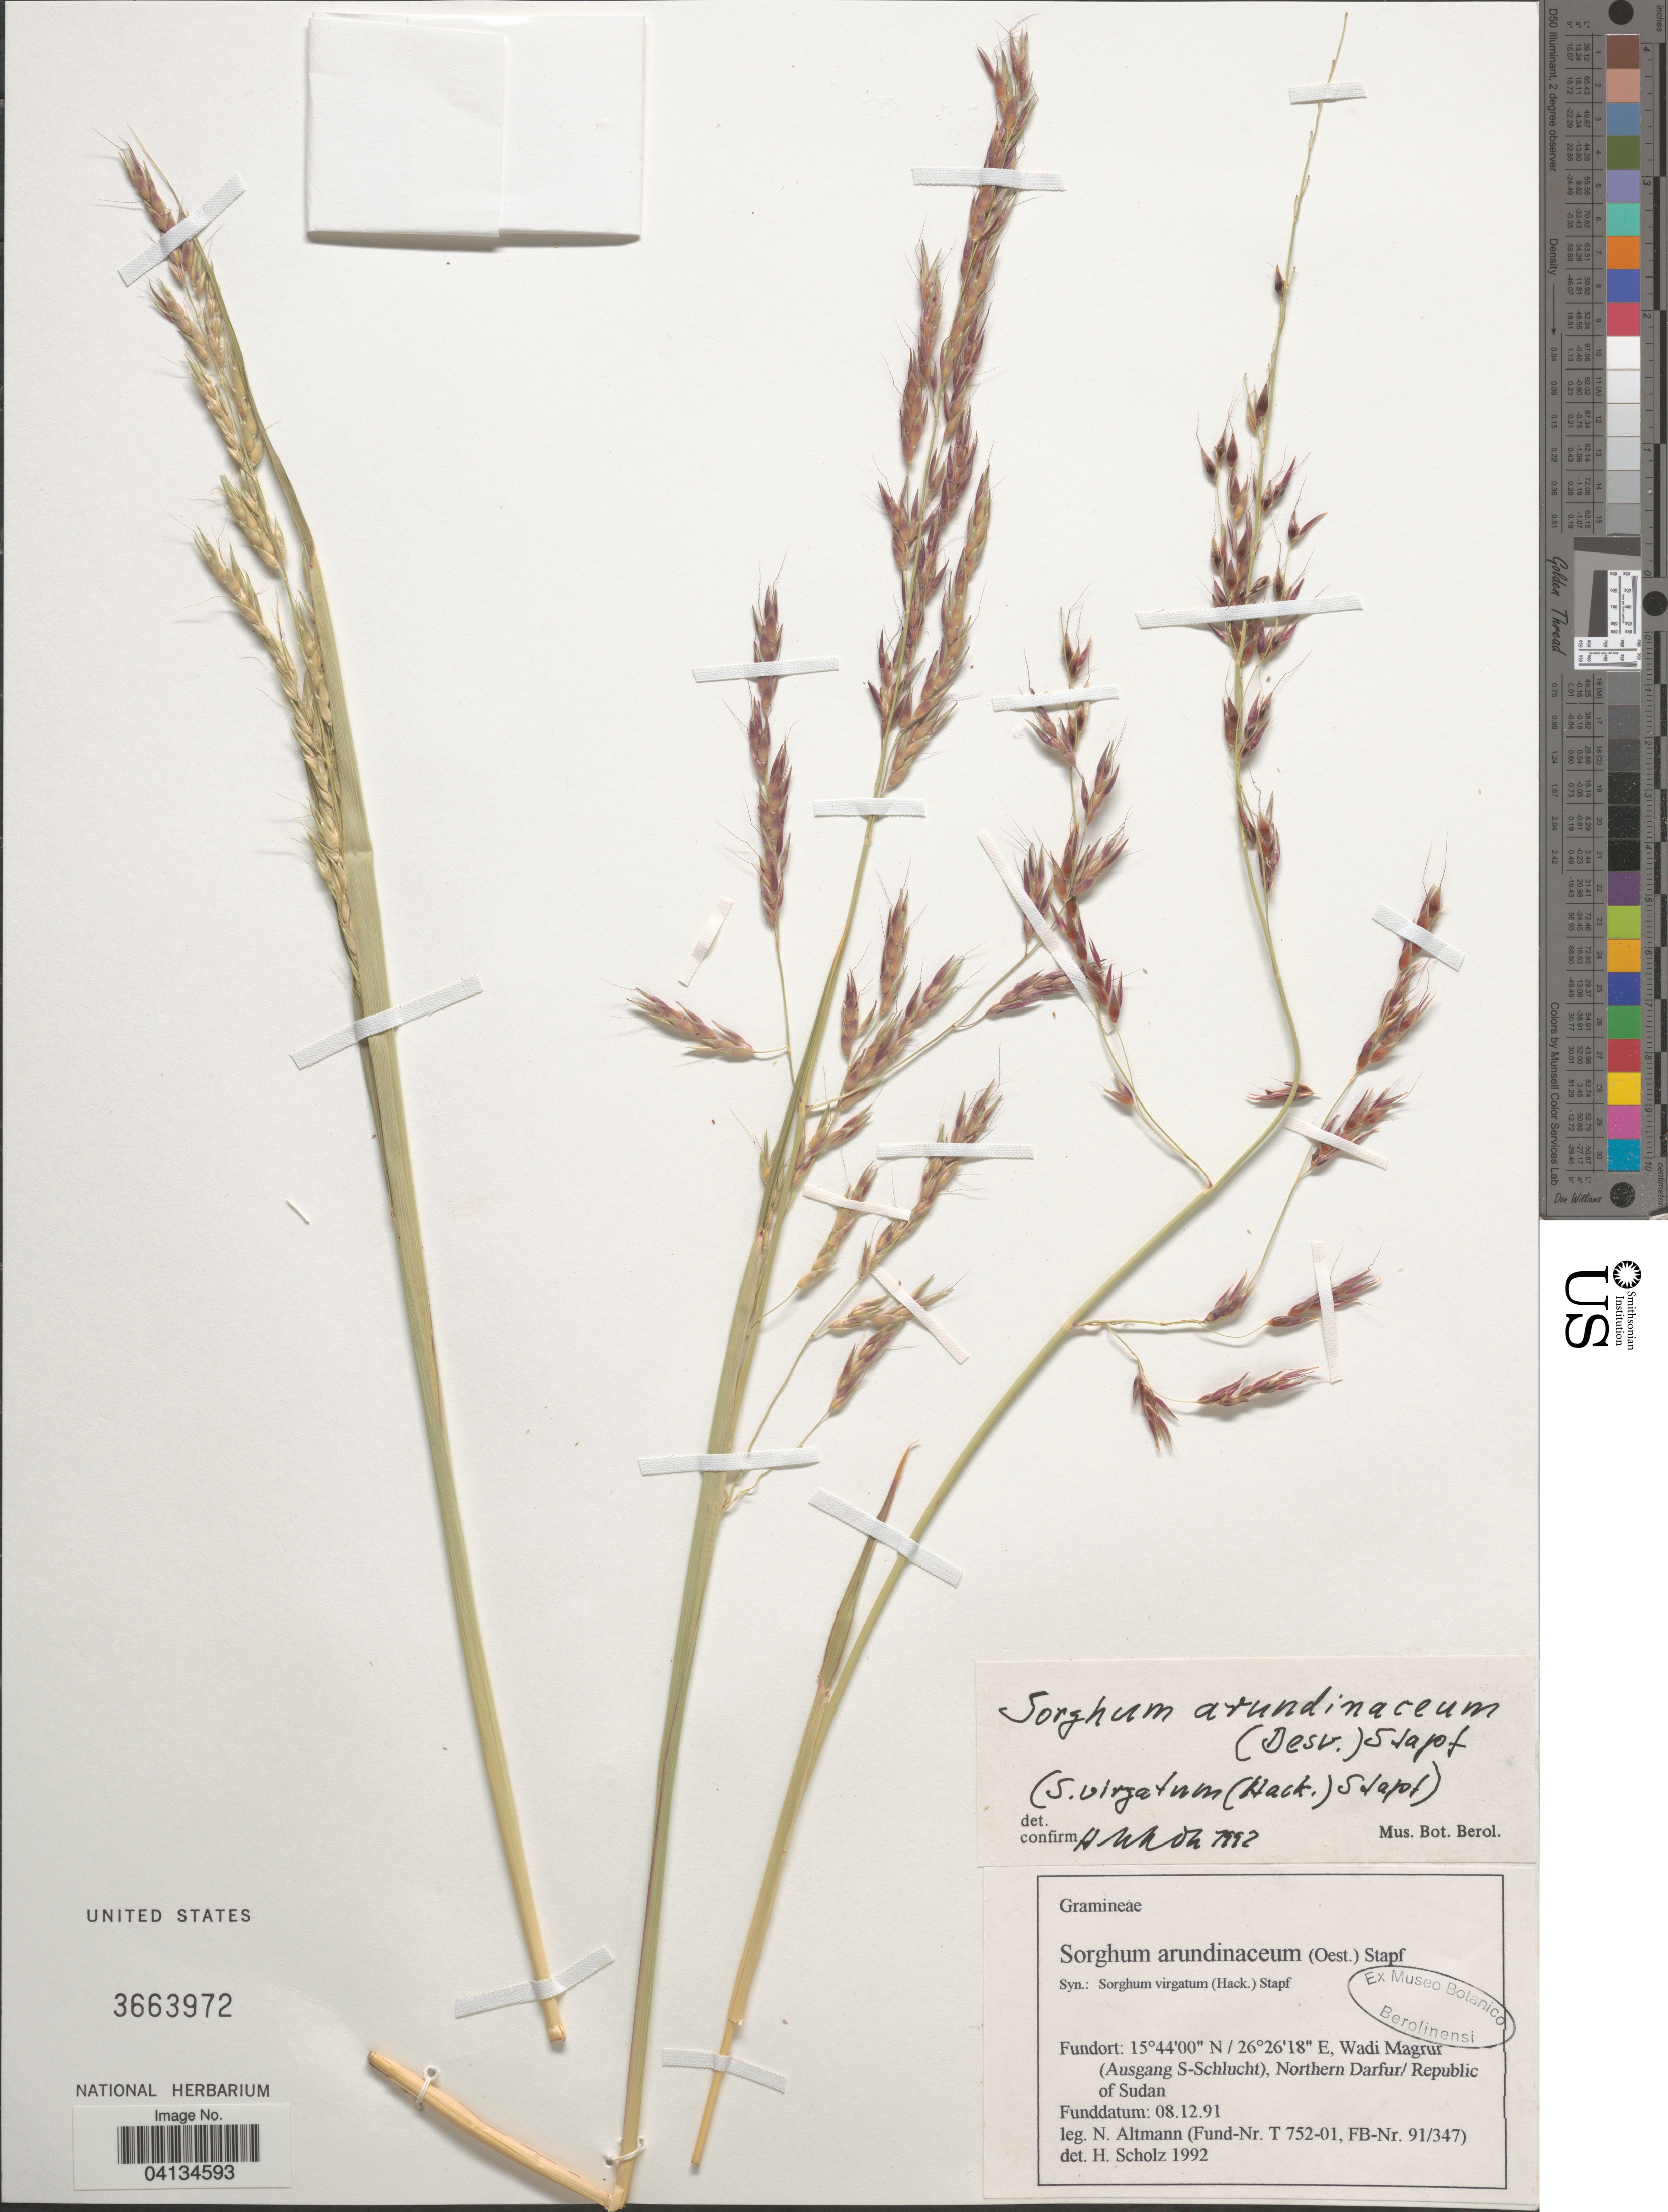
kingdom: Plantae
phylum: Tracheophyta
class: Liliopsida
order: Poales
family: Poaceae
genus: Sorghum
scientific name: Sorghum arundinaceum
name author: (Desv.) Stapf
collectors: N. Altmann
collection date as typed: Transcribed d/m/y: 8/12/91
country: Sudan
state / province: Shamāl Dārfūr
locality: Wadi Magrur (Ausgang S-Schlucht), Northern Darfur/ Republic of Sudan.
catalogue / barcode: US 3663972